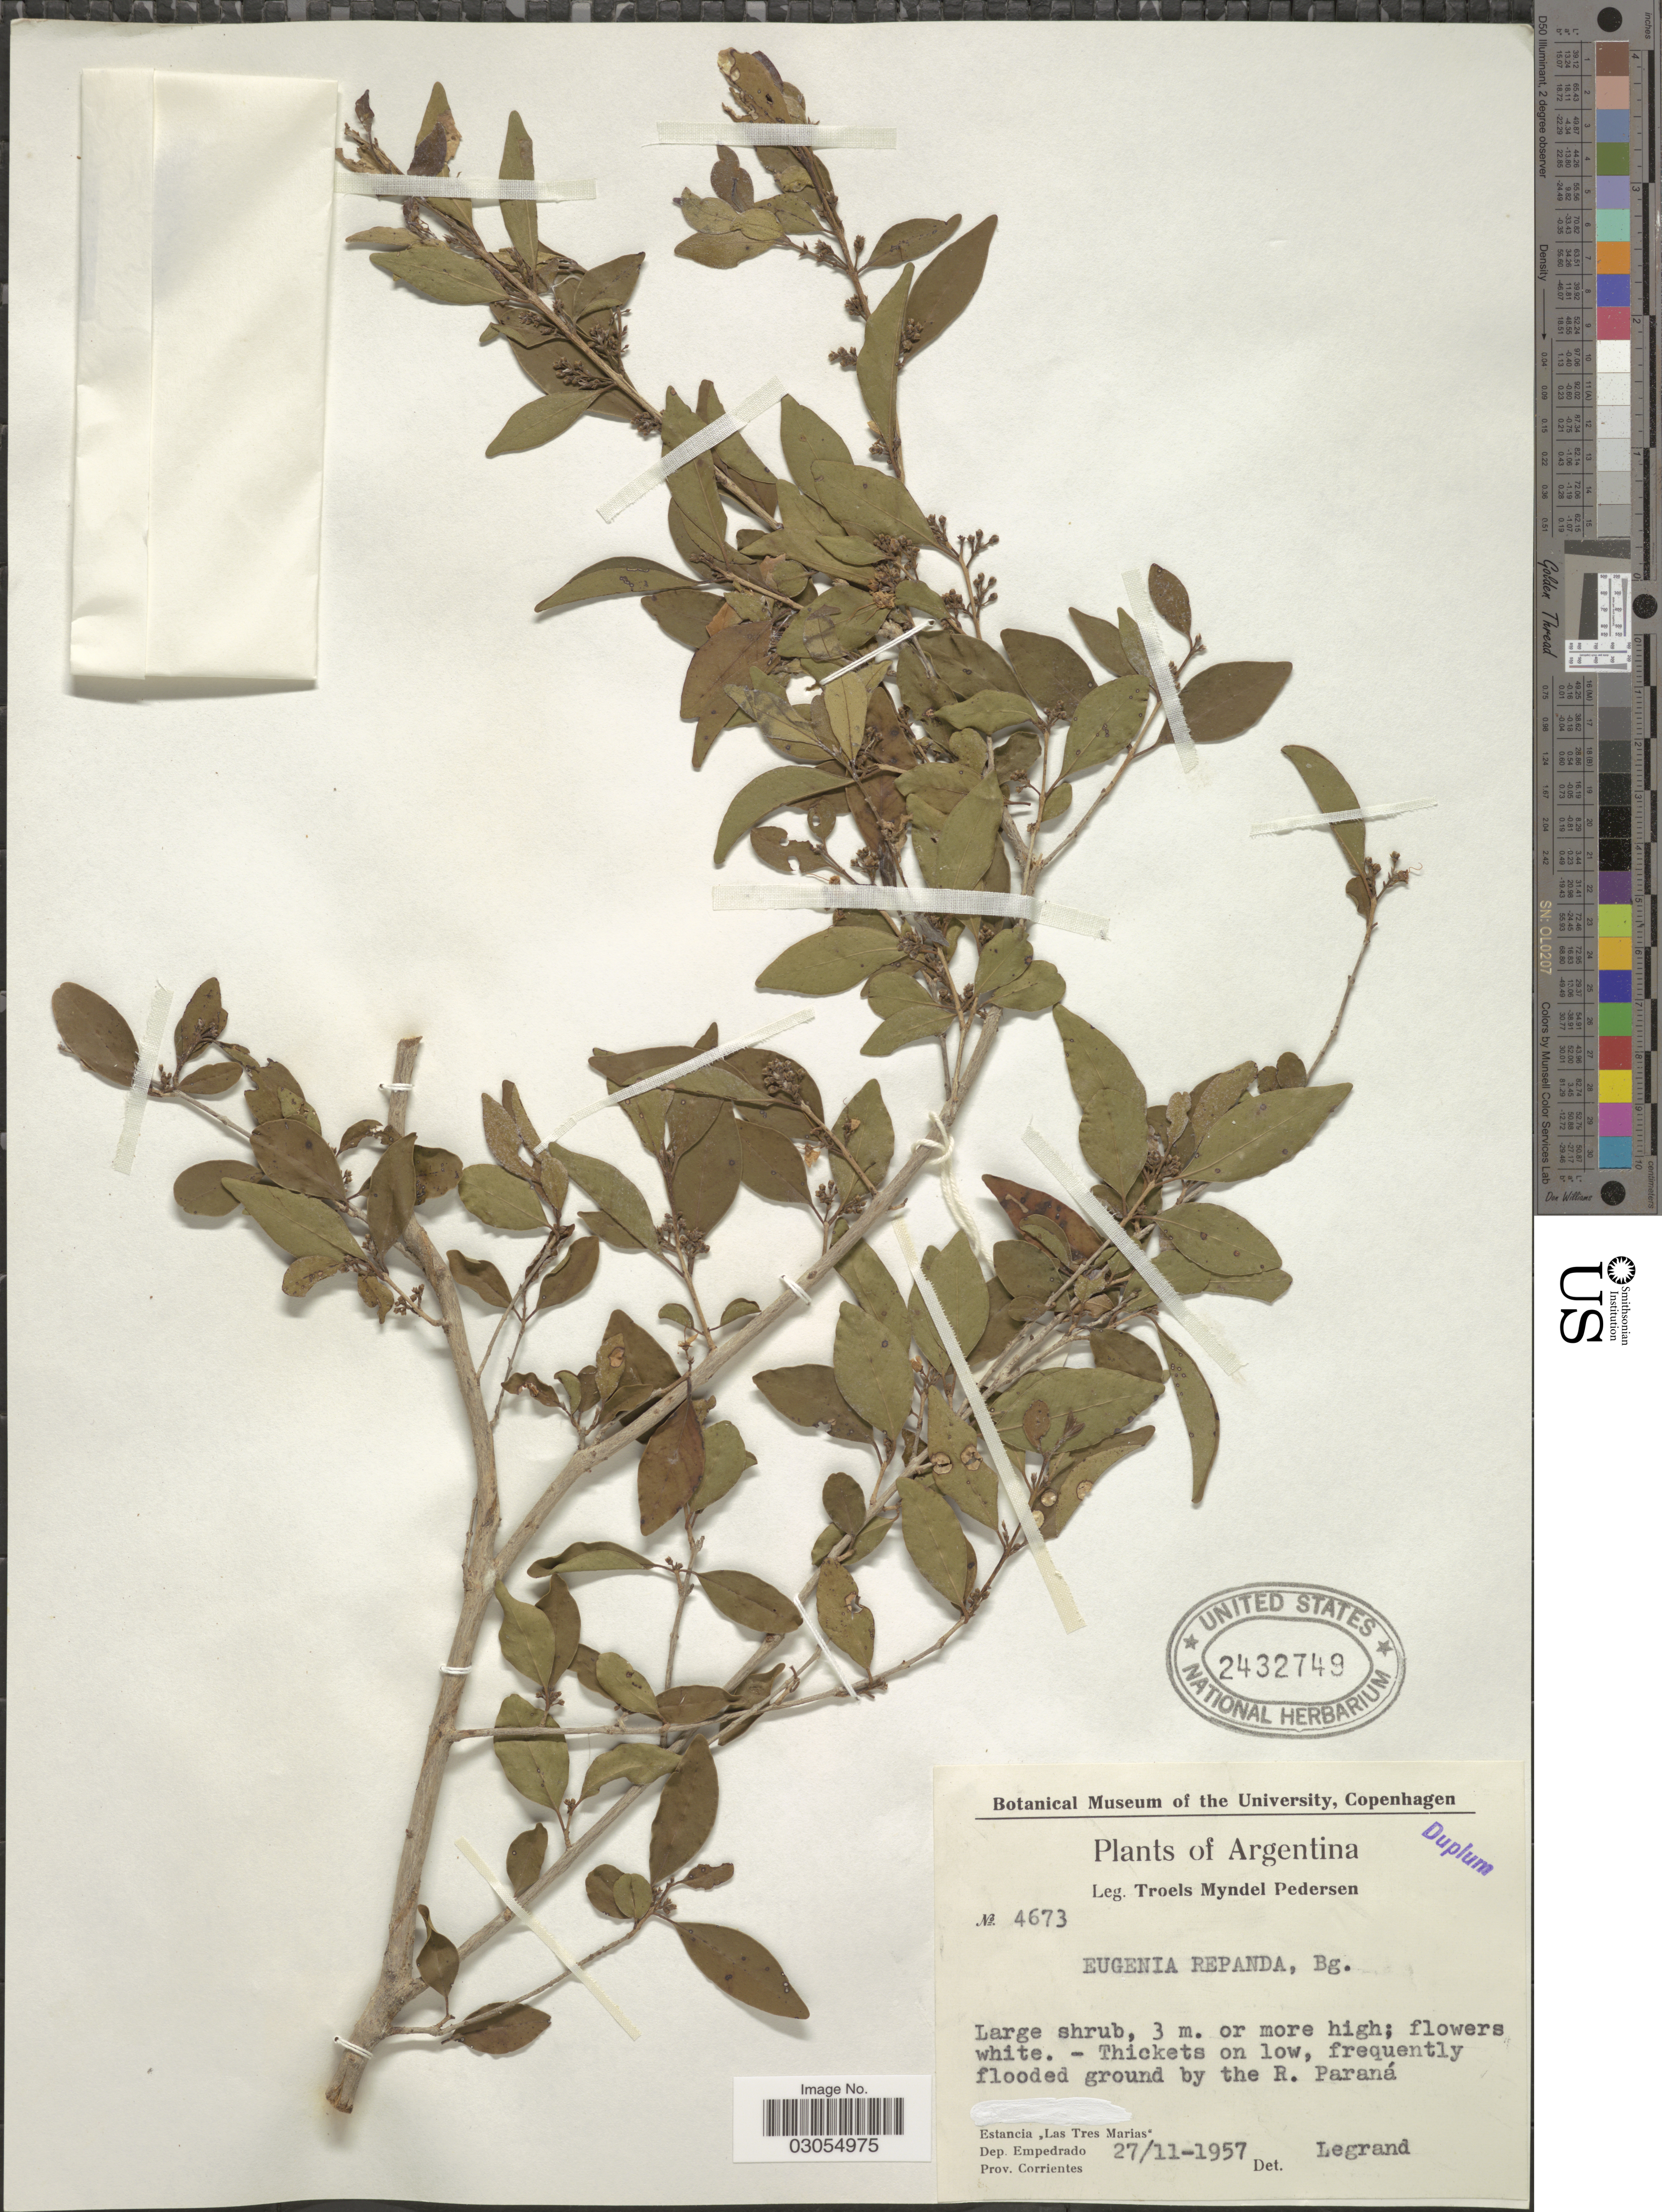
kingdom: Plantae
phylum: Tracheophyta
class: Magnoliopsida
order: Myrtales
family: Myrtaceae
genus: Eugenia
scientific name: Eugenia repanda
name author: O. Berg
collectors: T. Pederson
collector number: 4673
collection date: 1957-11-27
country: Argentina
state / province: Corrientes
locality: R. Paraná. Estancia "Las Tres Marias". Dep. Empedrado.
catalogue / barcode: US 2432749